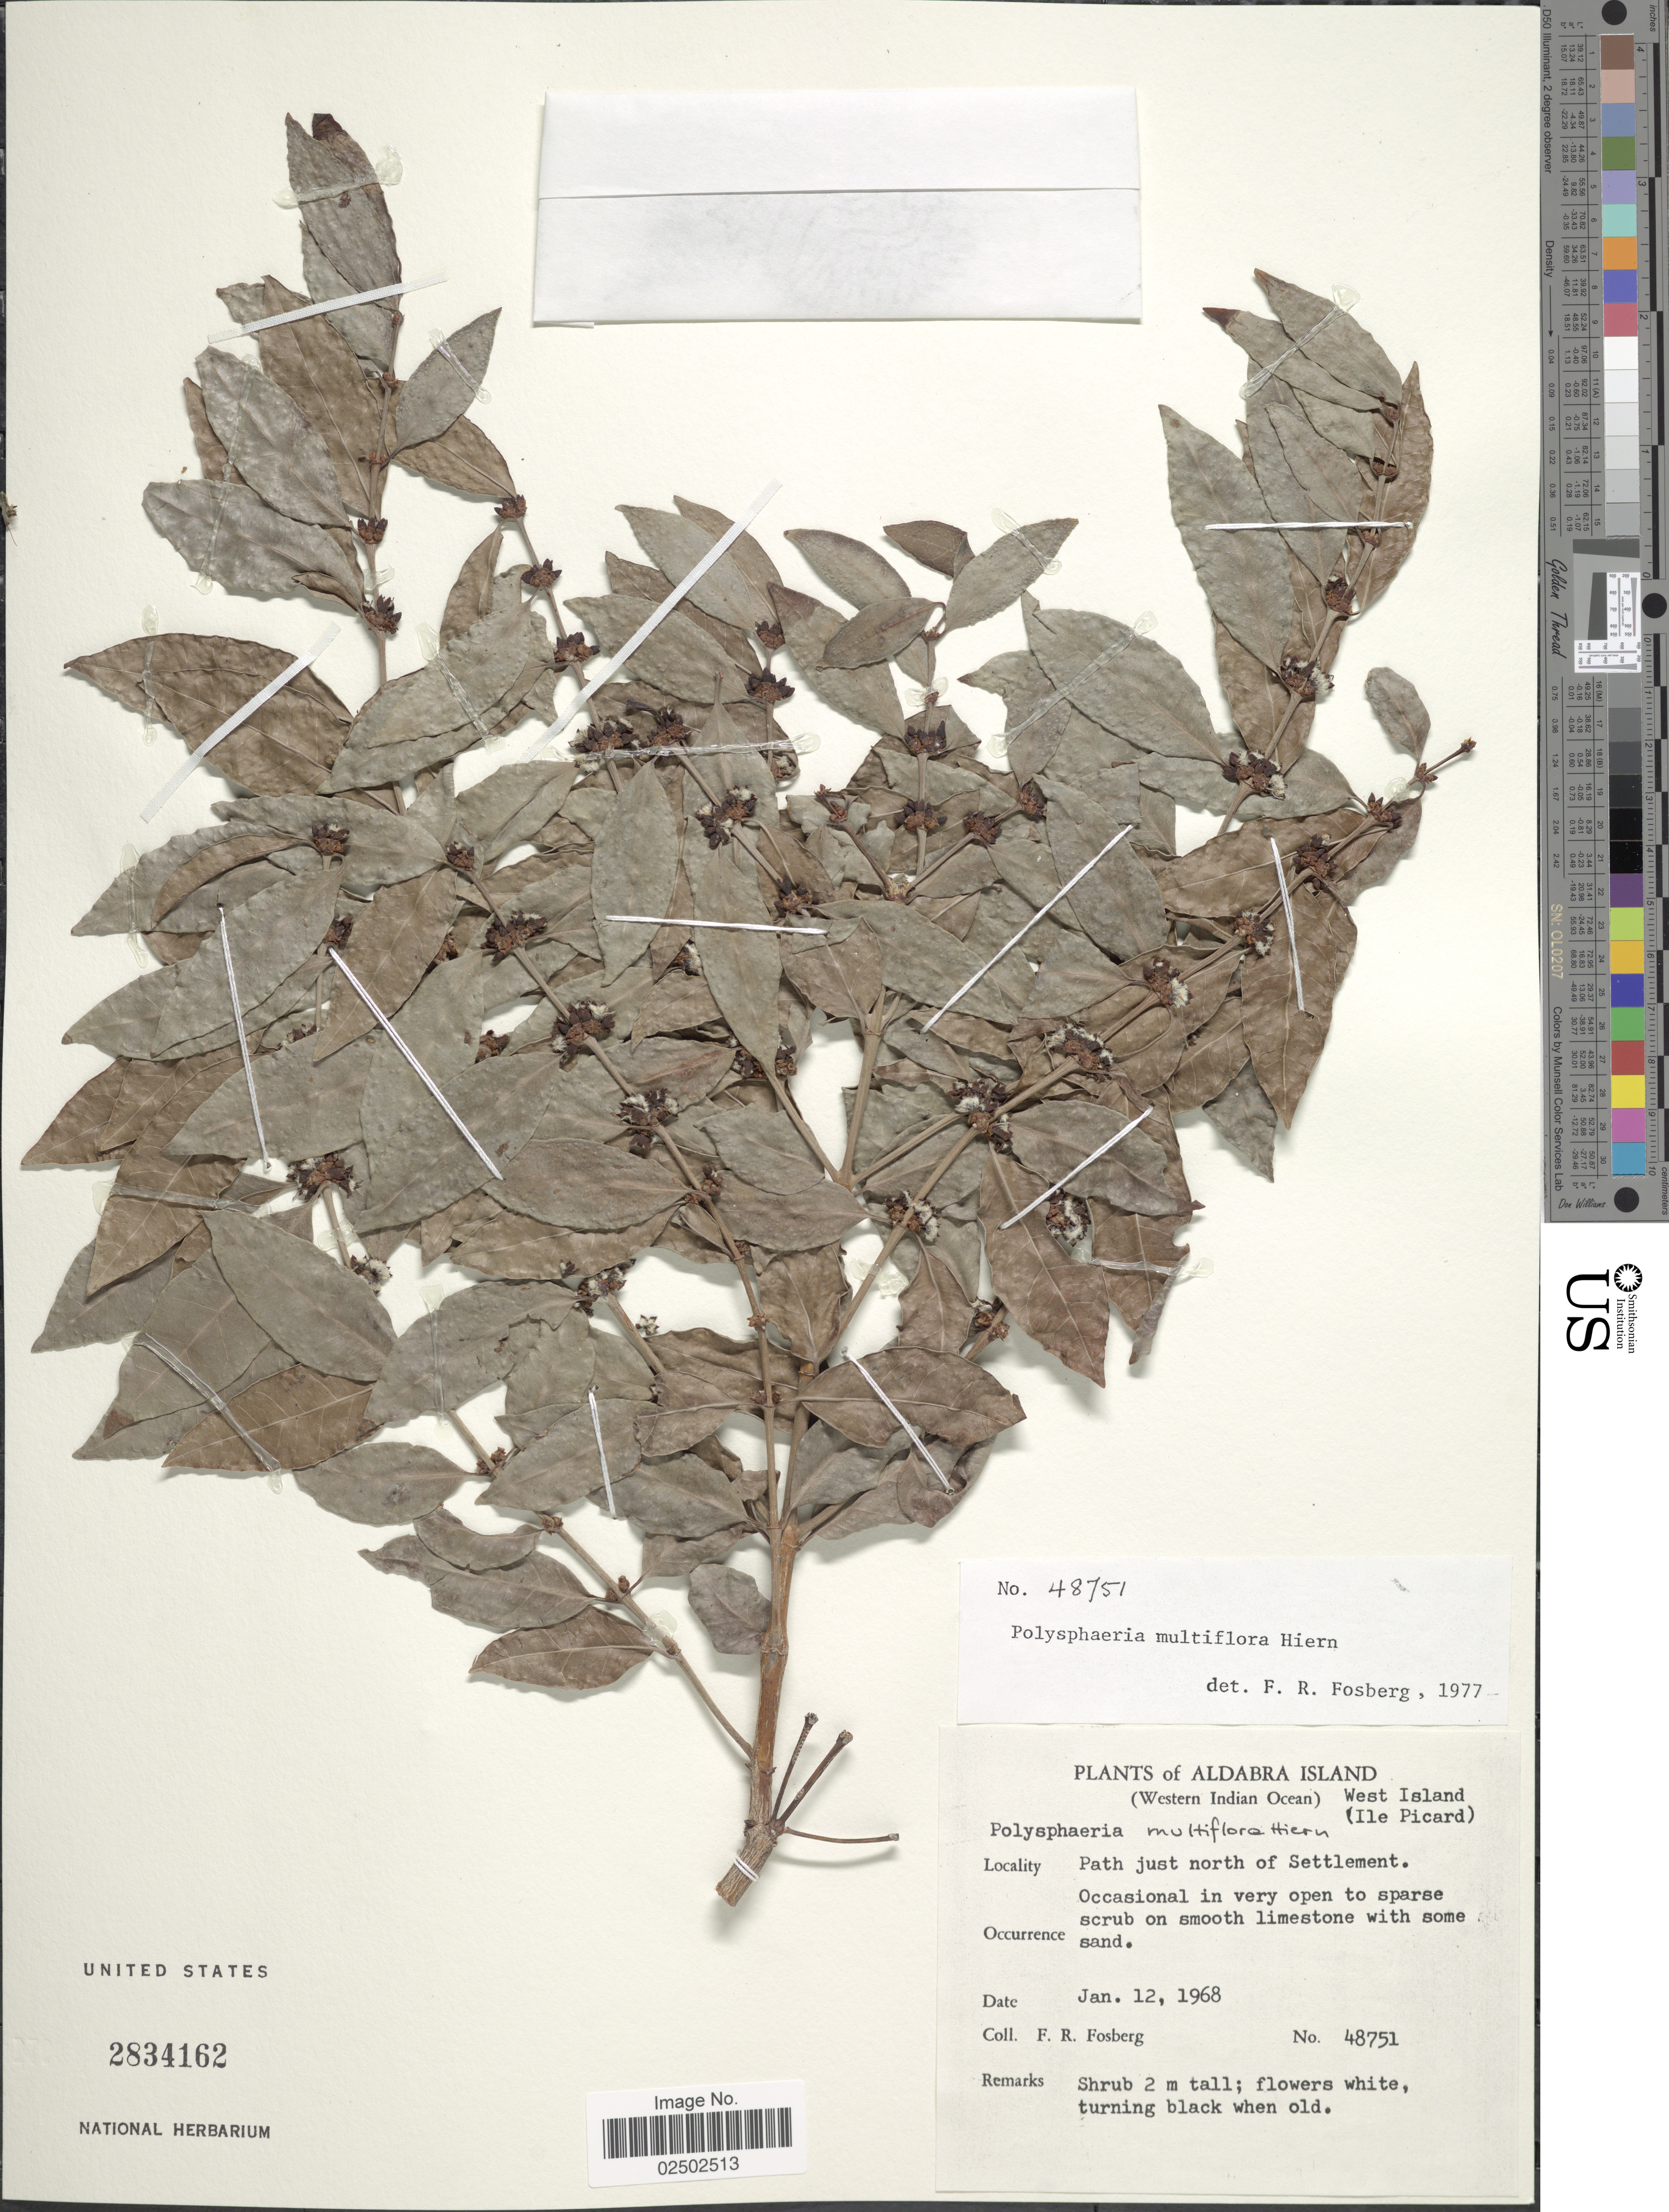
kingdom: Plantae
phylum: Tracheophyta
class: Magnoliopsida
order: Gentianales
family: Rubiaceae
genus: Polysphaeria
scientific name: Polysphaeria multiflora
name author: Hiern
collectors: F. R. Fosberg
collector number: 48751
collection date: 1968-01-12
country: Seychelles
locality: Aldabra Island (Western Indian Ocean) West Island (Ile Picard) Path just north of Settlement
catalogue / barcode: US 2834162